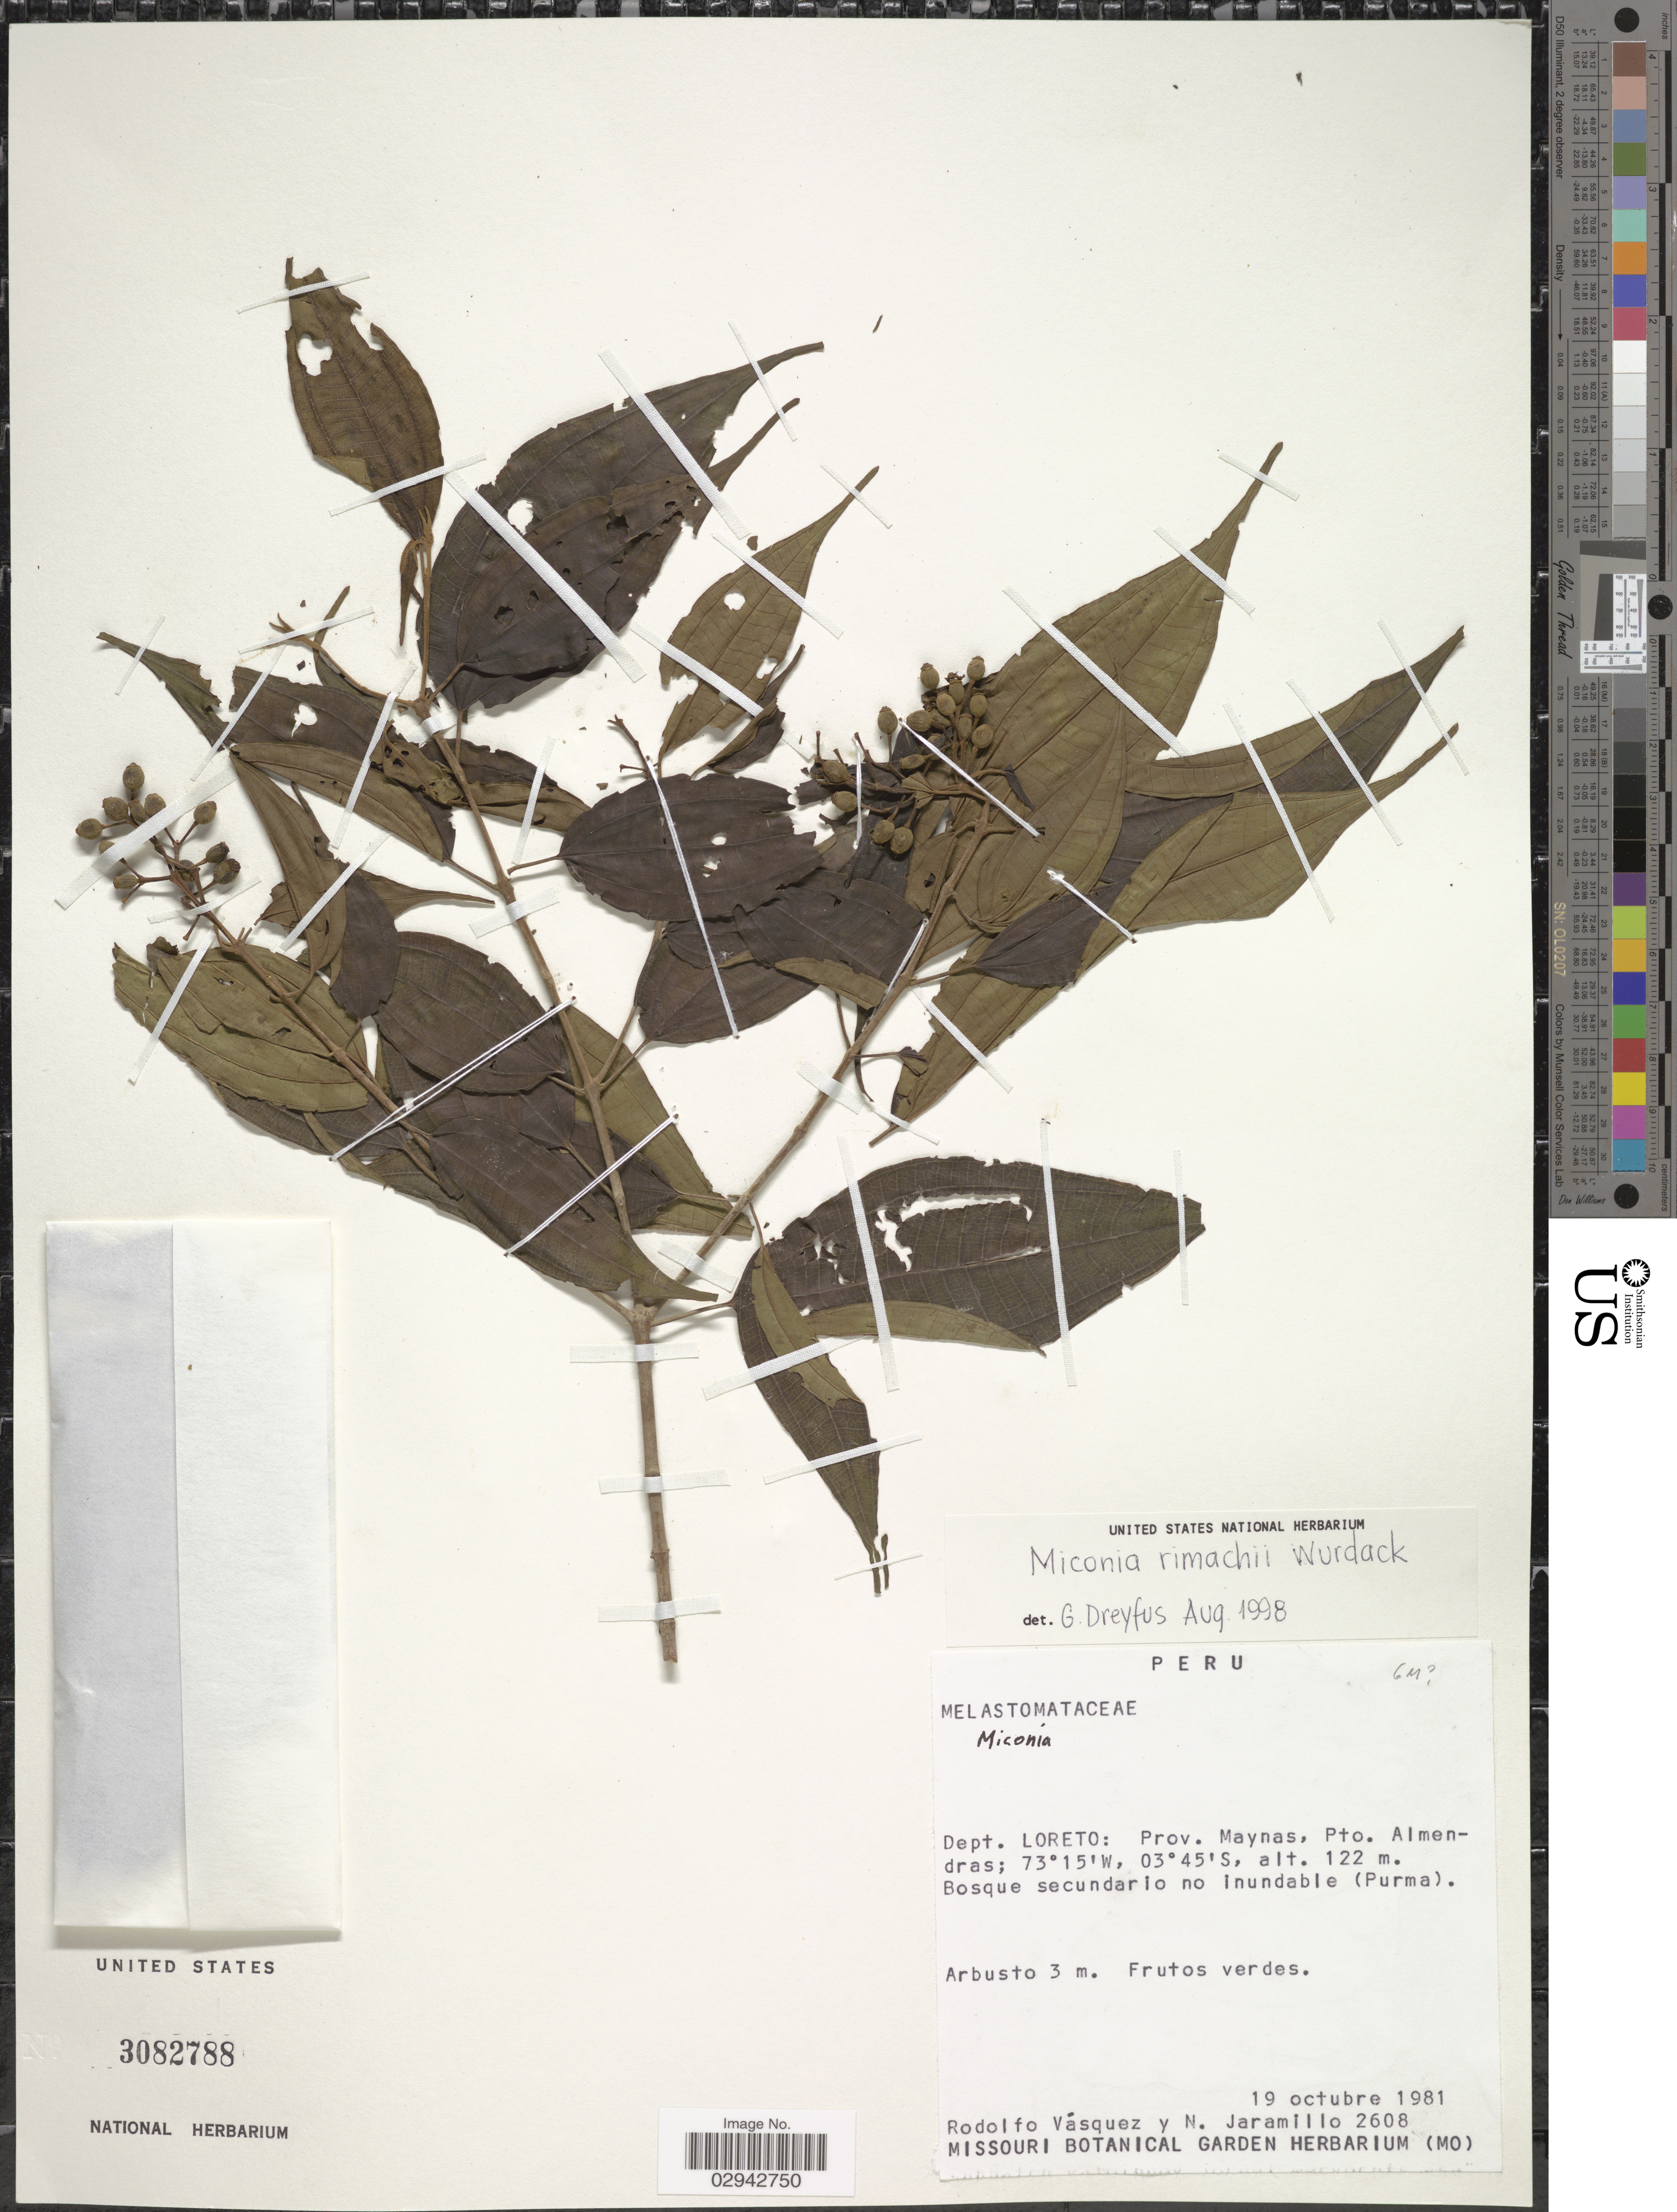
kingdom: Plantae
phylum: Tracheophyta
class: Magnoliopsida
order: Myrtales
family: Melastomataceae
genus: Miconia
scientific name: Miconia rimachii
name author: Wurdack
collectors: R. Vásquez & N. Jaramillo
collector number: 2608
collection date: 1981-10-19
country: Peru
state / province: Loreto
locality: Dept. Loreto: Prov. Maynas, Pto. Almendras. (Purma).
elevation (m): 122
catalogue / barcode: US 3082788